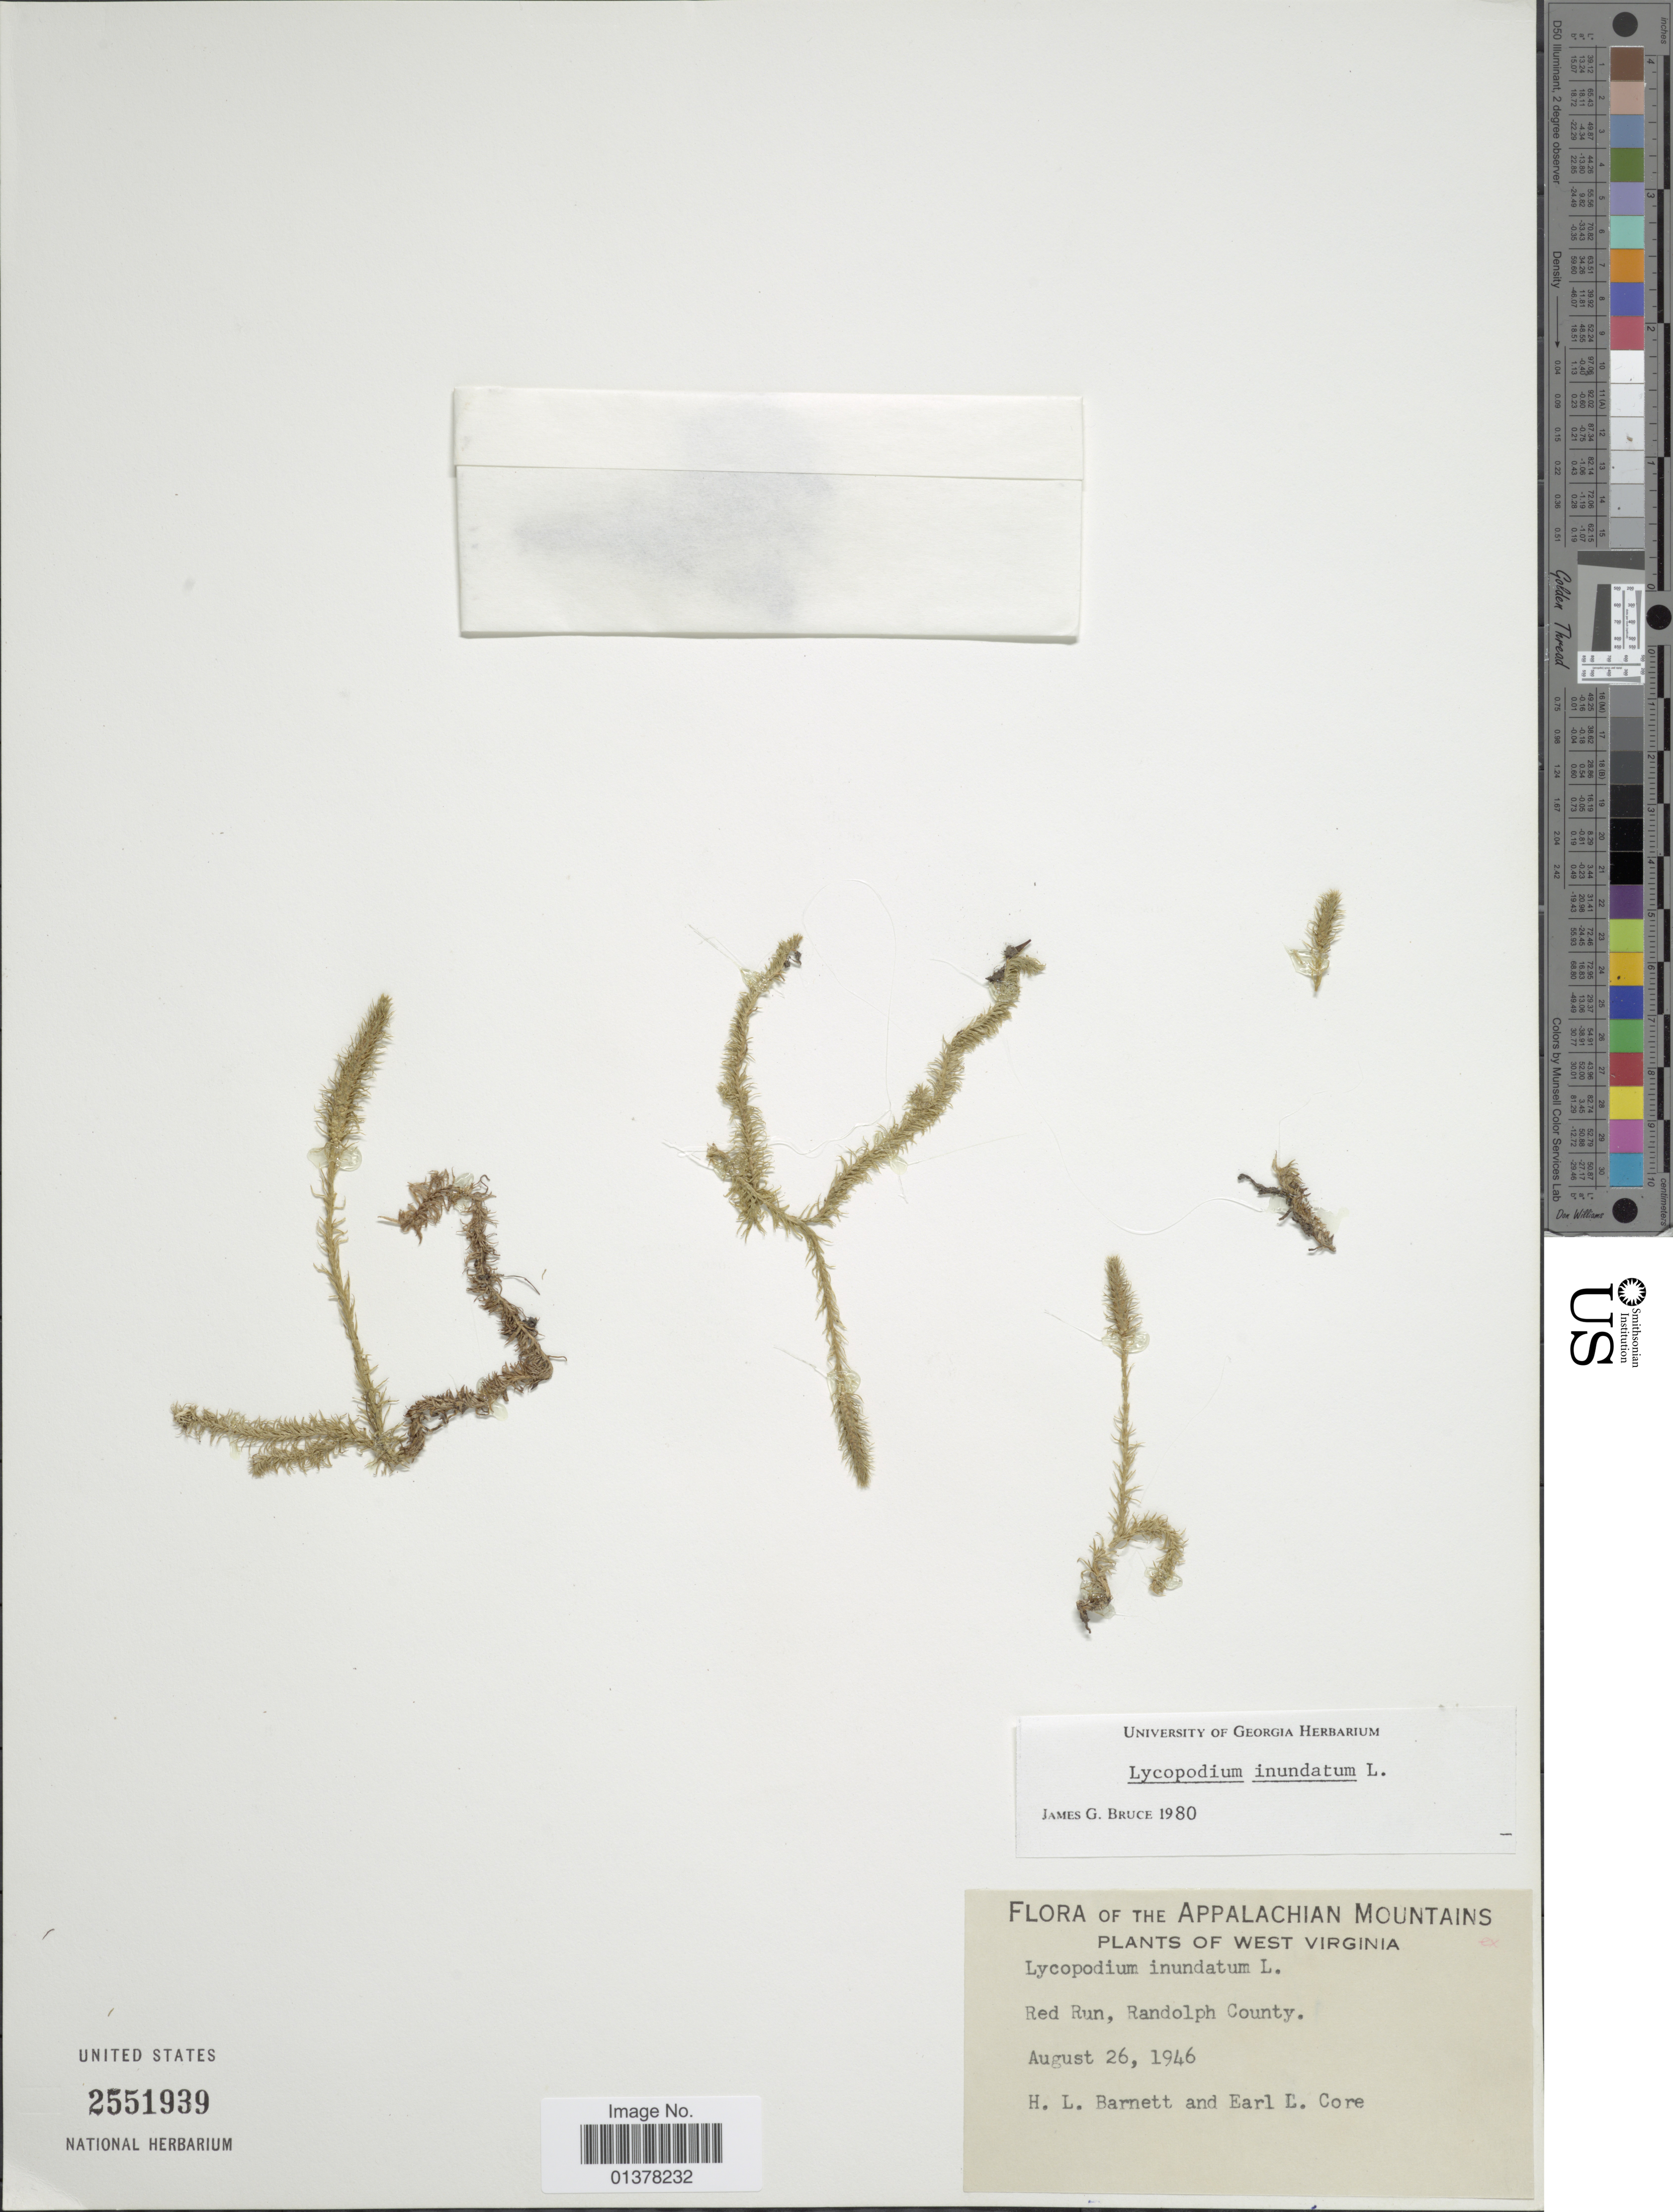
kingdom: Plantae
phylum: Tracheophyta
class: Lycopodiopsida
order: Lycopodiales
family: Lycopodiaceae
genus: Lycopodiella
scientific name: Lycopodiella inundata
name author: (L.) Holub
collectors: H. Barnett & E. L. Core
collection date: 1946-08-26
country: United States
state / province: West Virginia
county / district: Randolph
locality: Appalachian Mountains, Red Run, Randolph County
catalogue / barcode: US 2551939